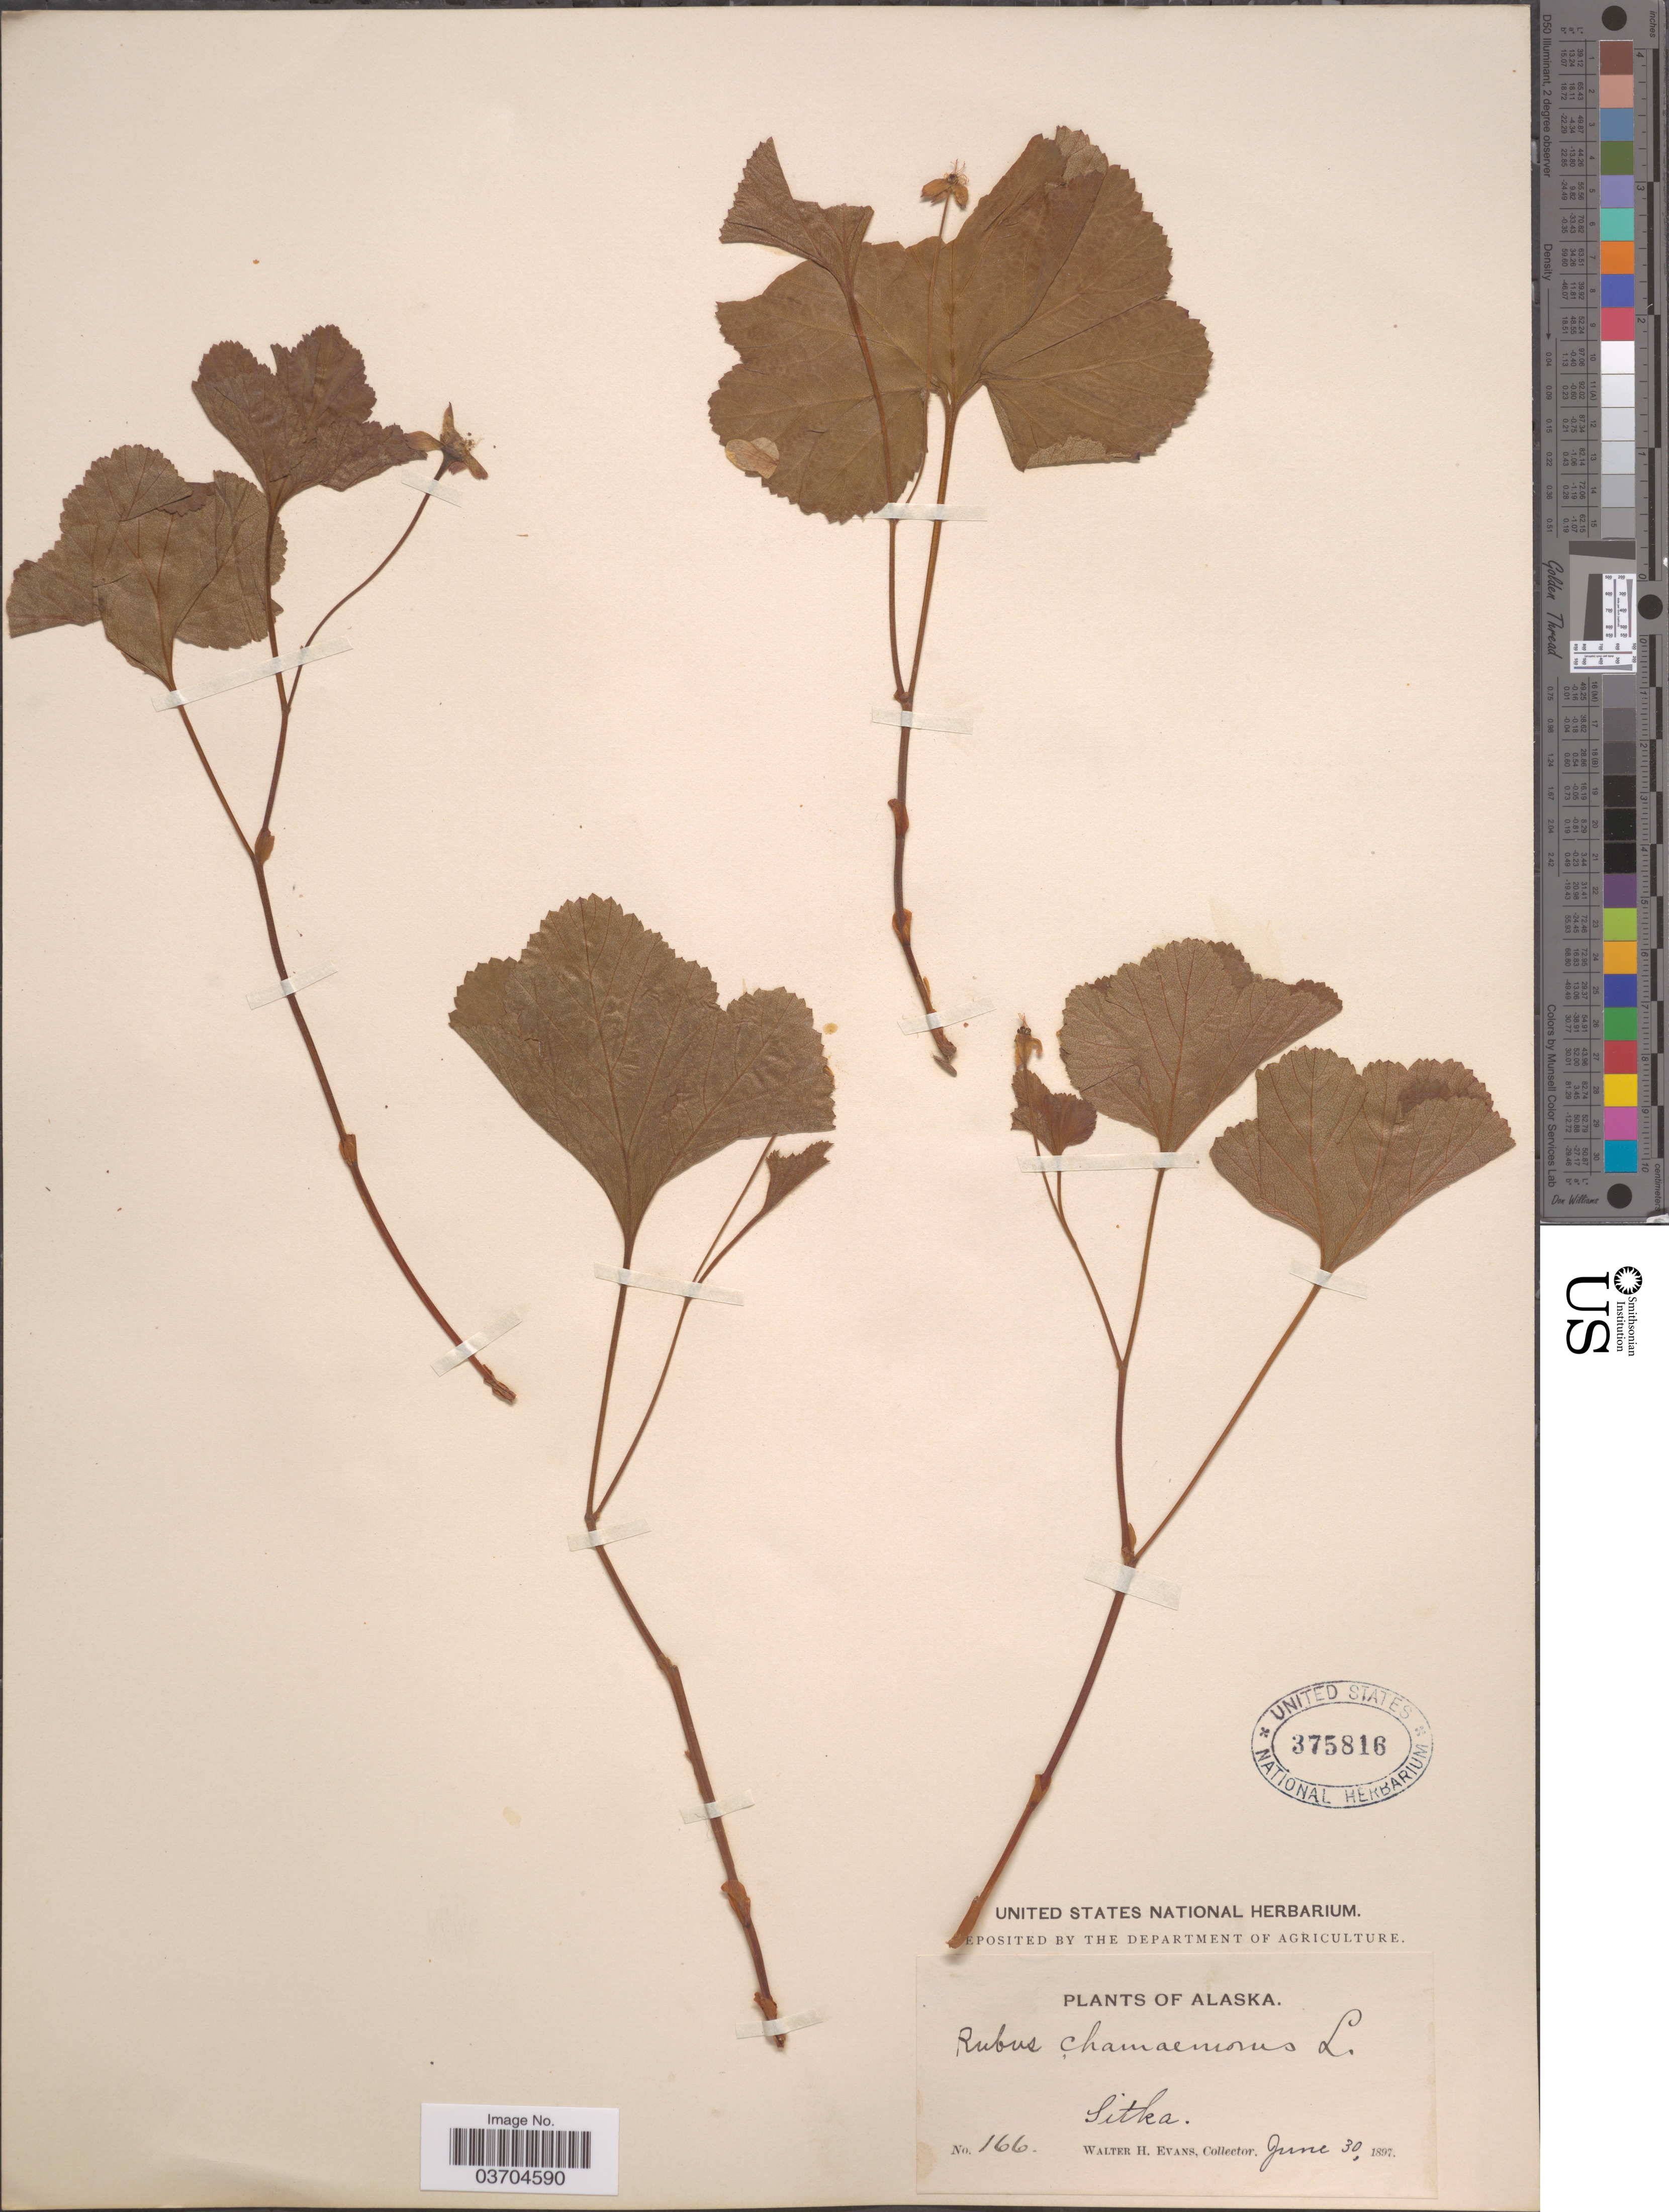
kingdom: Plantae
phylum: Tracheophyta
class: Magnoliopsida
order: Rosales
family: Rosaceae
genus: Rubus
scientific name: Rubus chamaemorus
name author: L.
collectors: W. H. Evans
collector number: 166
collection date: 1897-06-30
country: United States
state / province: Alaska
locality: Sitka.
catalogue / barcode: US 375816